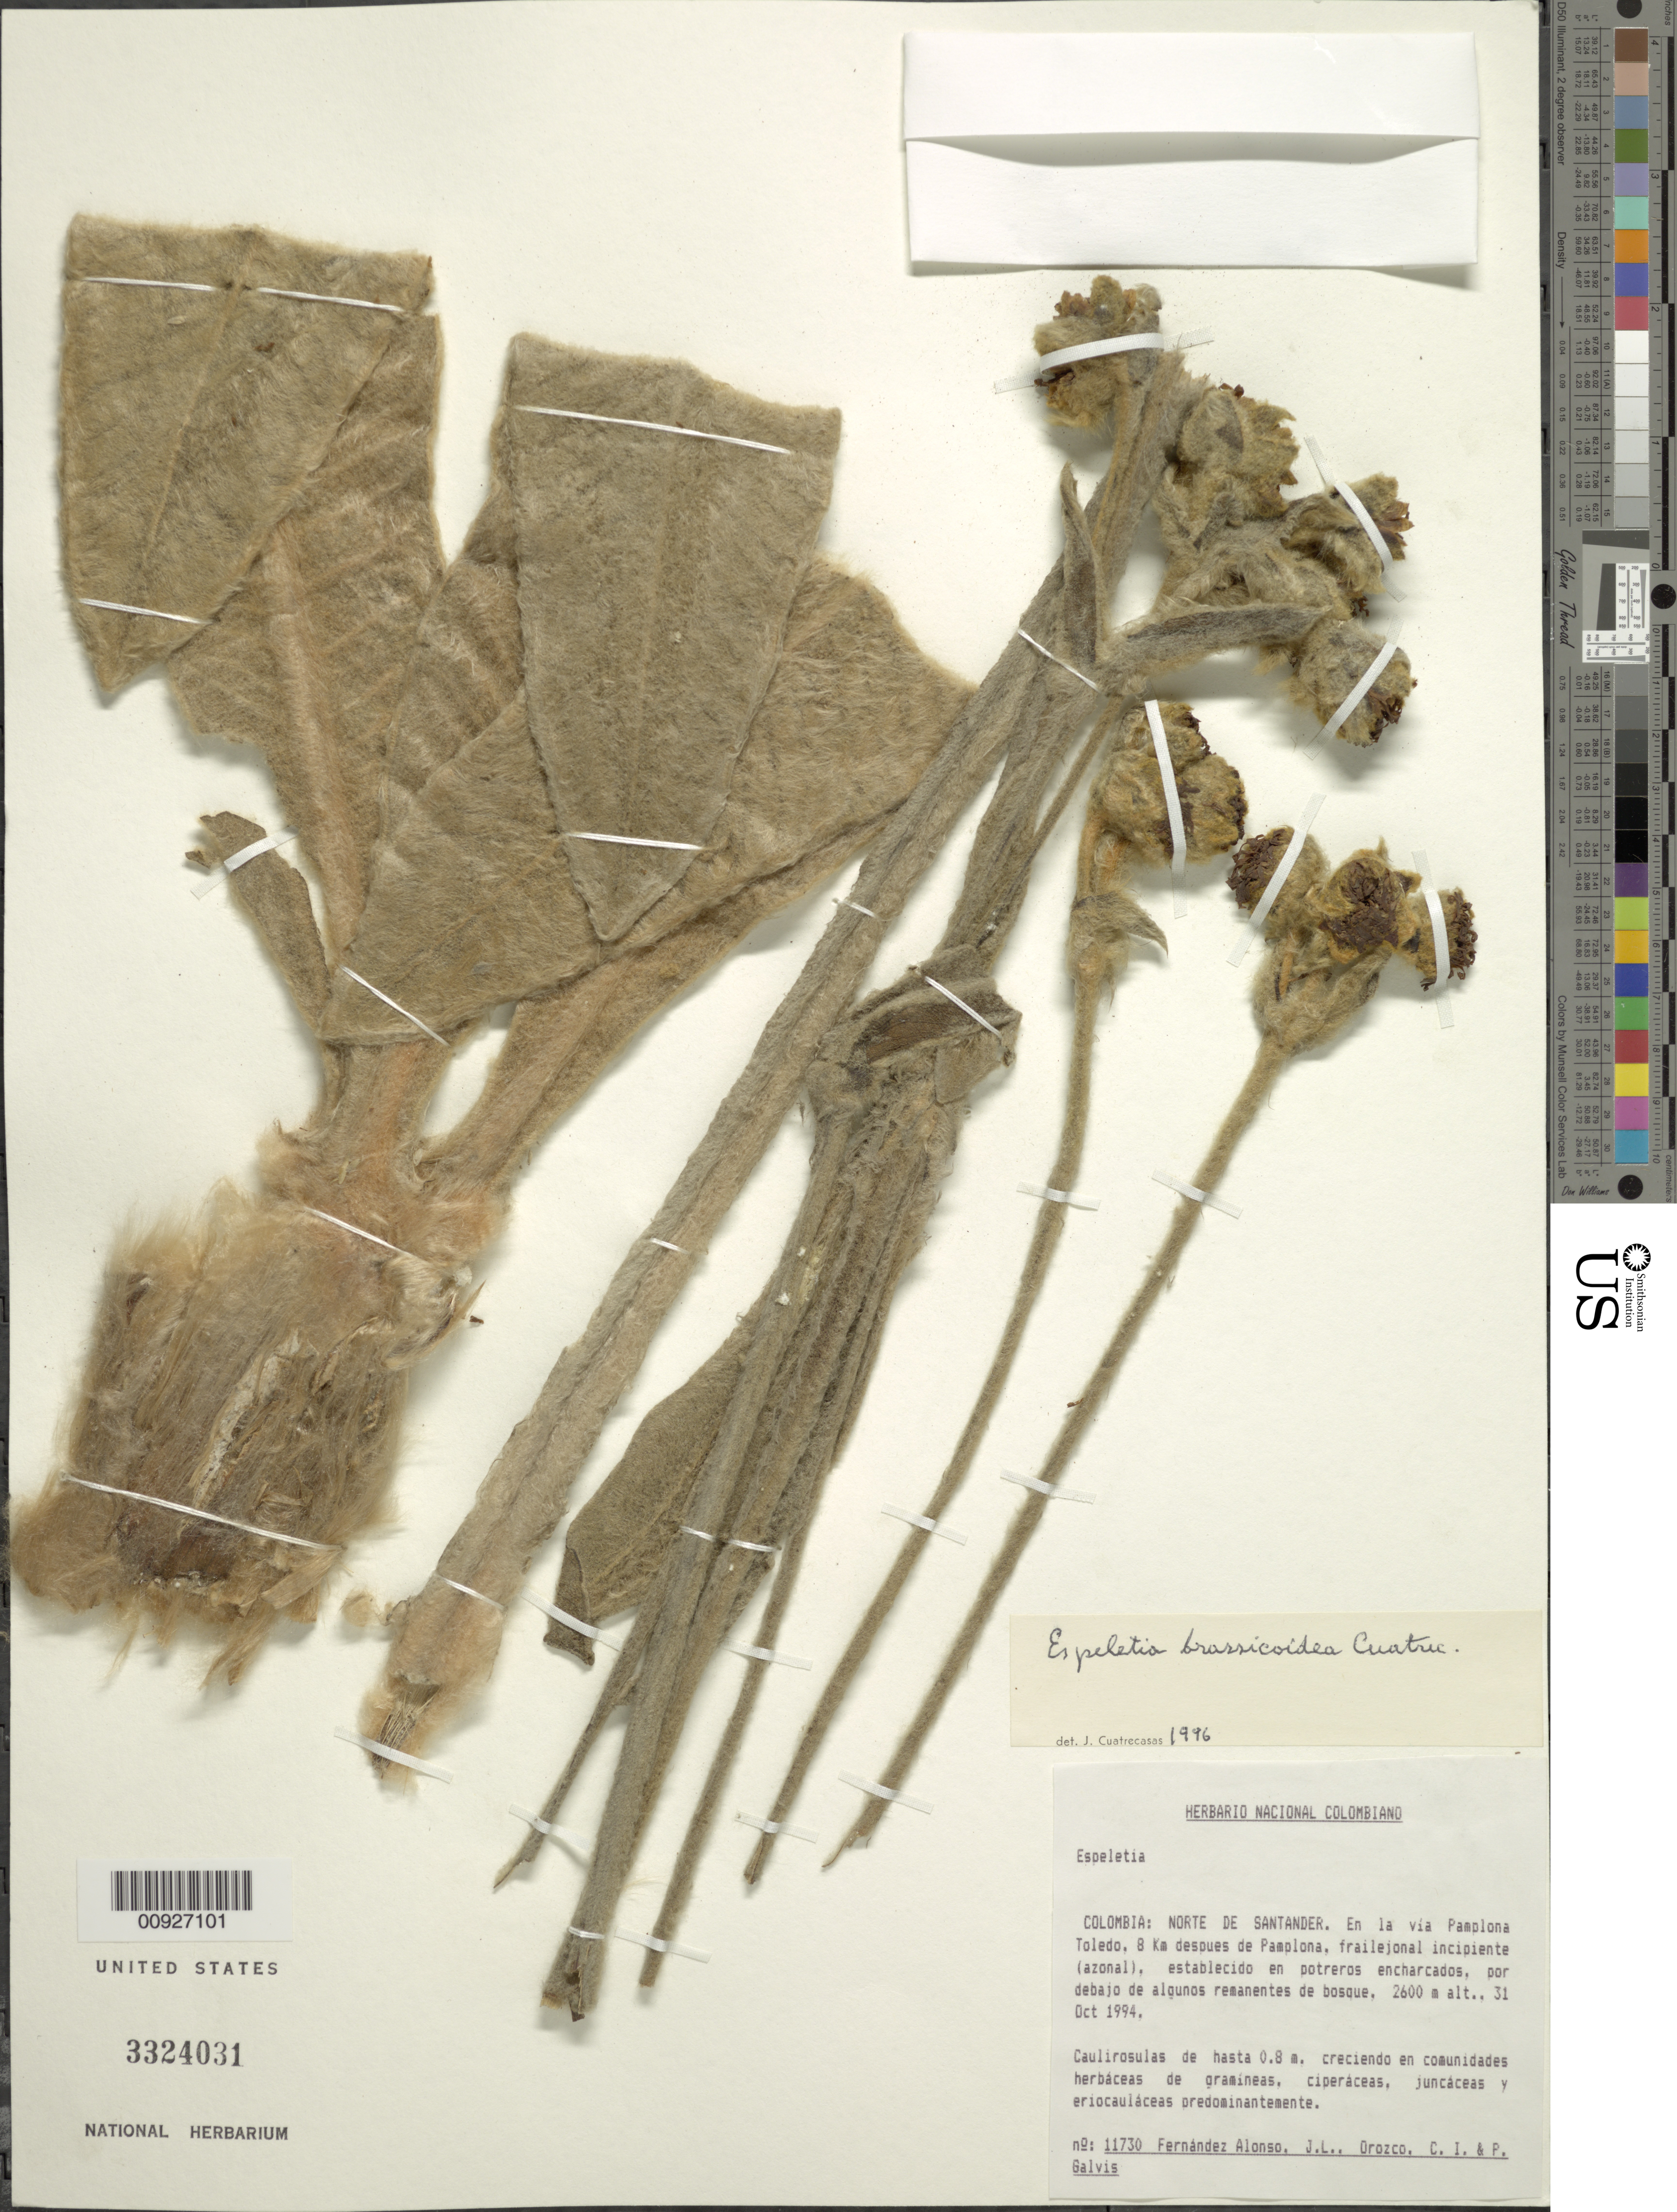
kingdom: Plantae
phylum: Tracheophyta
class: Magnoliopsida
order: Asterales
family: Asteraceae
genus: Espeletia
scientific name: Espeletia brassicoidea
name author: Cuatrec.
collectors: J. L. Fernández-Alonso, C. I. Orozco & P. Galvis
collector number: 11730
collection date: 1994-10-31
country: Colombia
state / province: Norte de Santander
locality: En la vía Pamplona Toledo, 8 km despues de Pamplona, frailejonal incipiente (azonal), establecido en potreros encharcados, por debajo de algunos remanentes de bosque.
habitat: Establecido en potreros encharcados, por debajo de algunos remanentes de bosque, creciendo en comunidades herbáceas de gramíneas, ciperáceas, juncáceas y eriocauláceas predominantemente.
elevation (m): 2600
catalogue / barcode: US 3324031